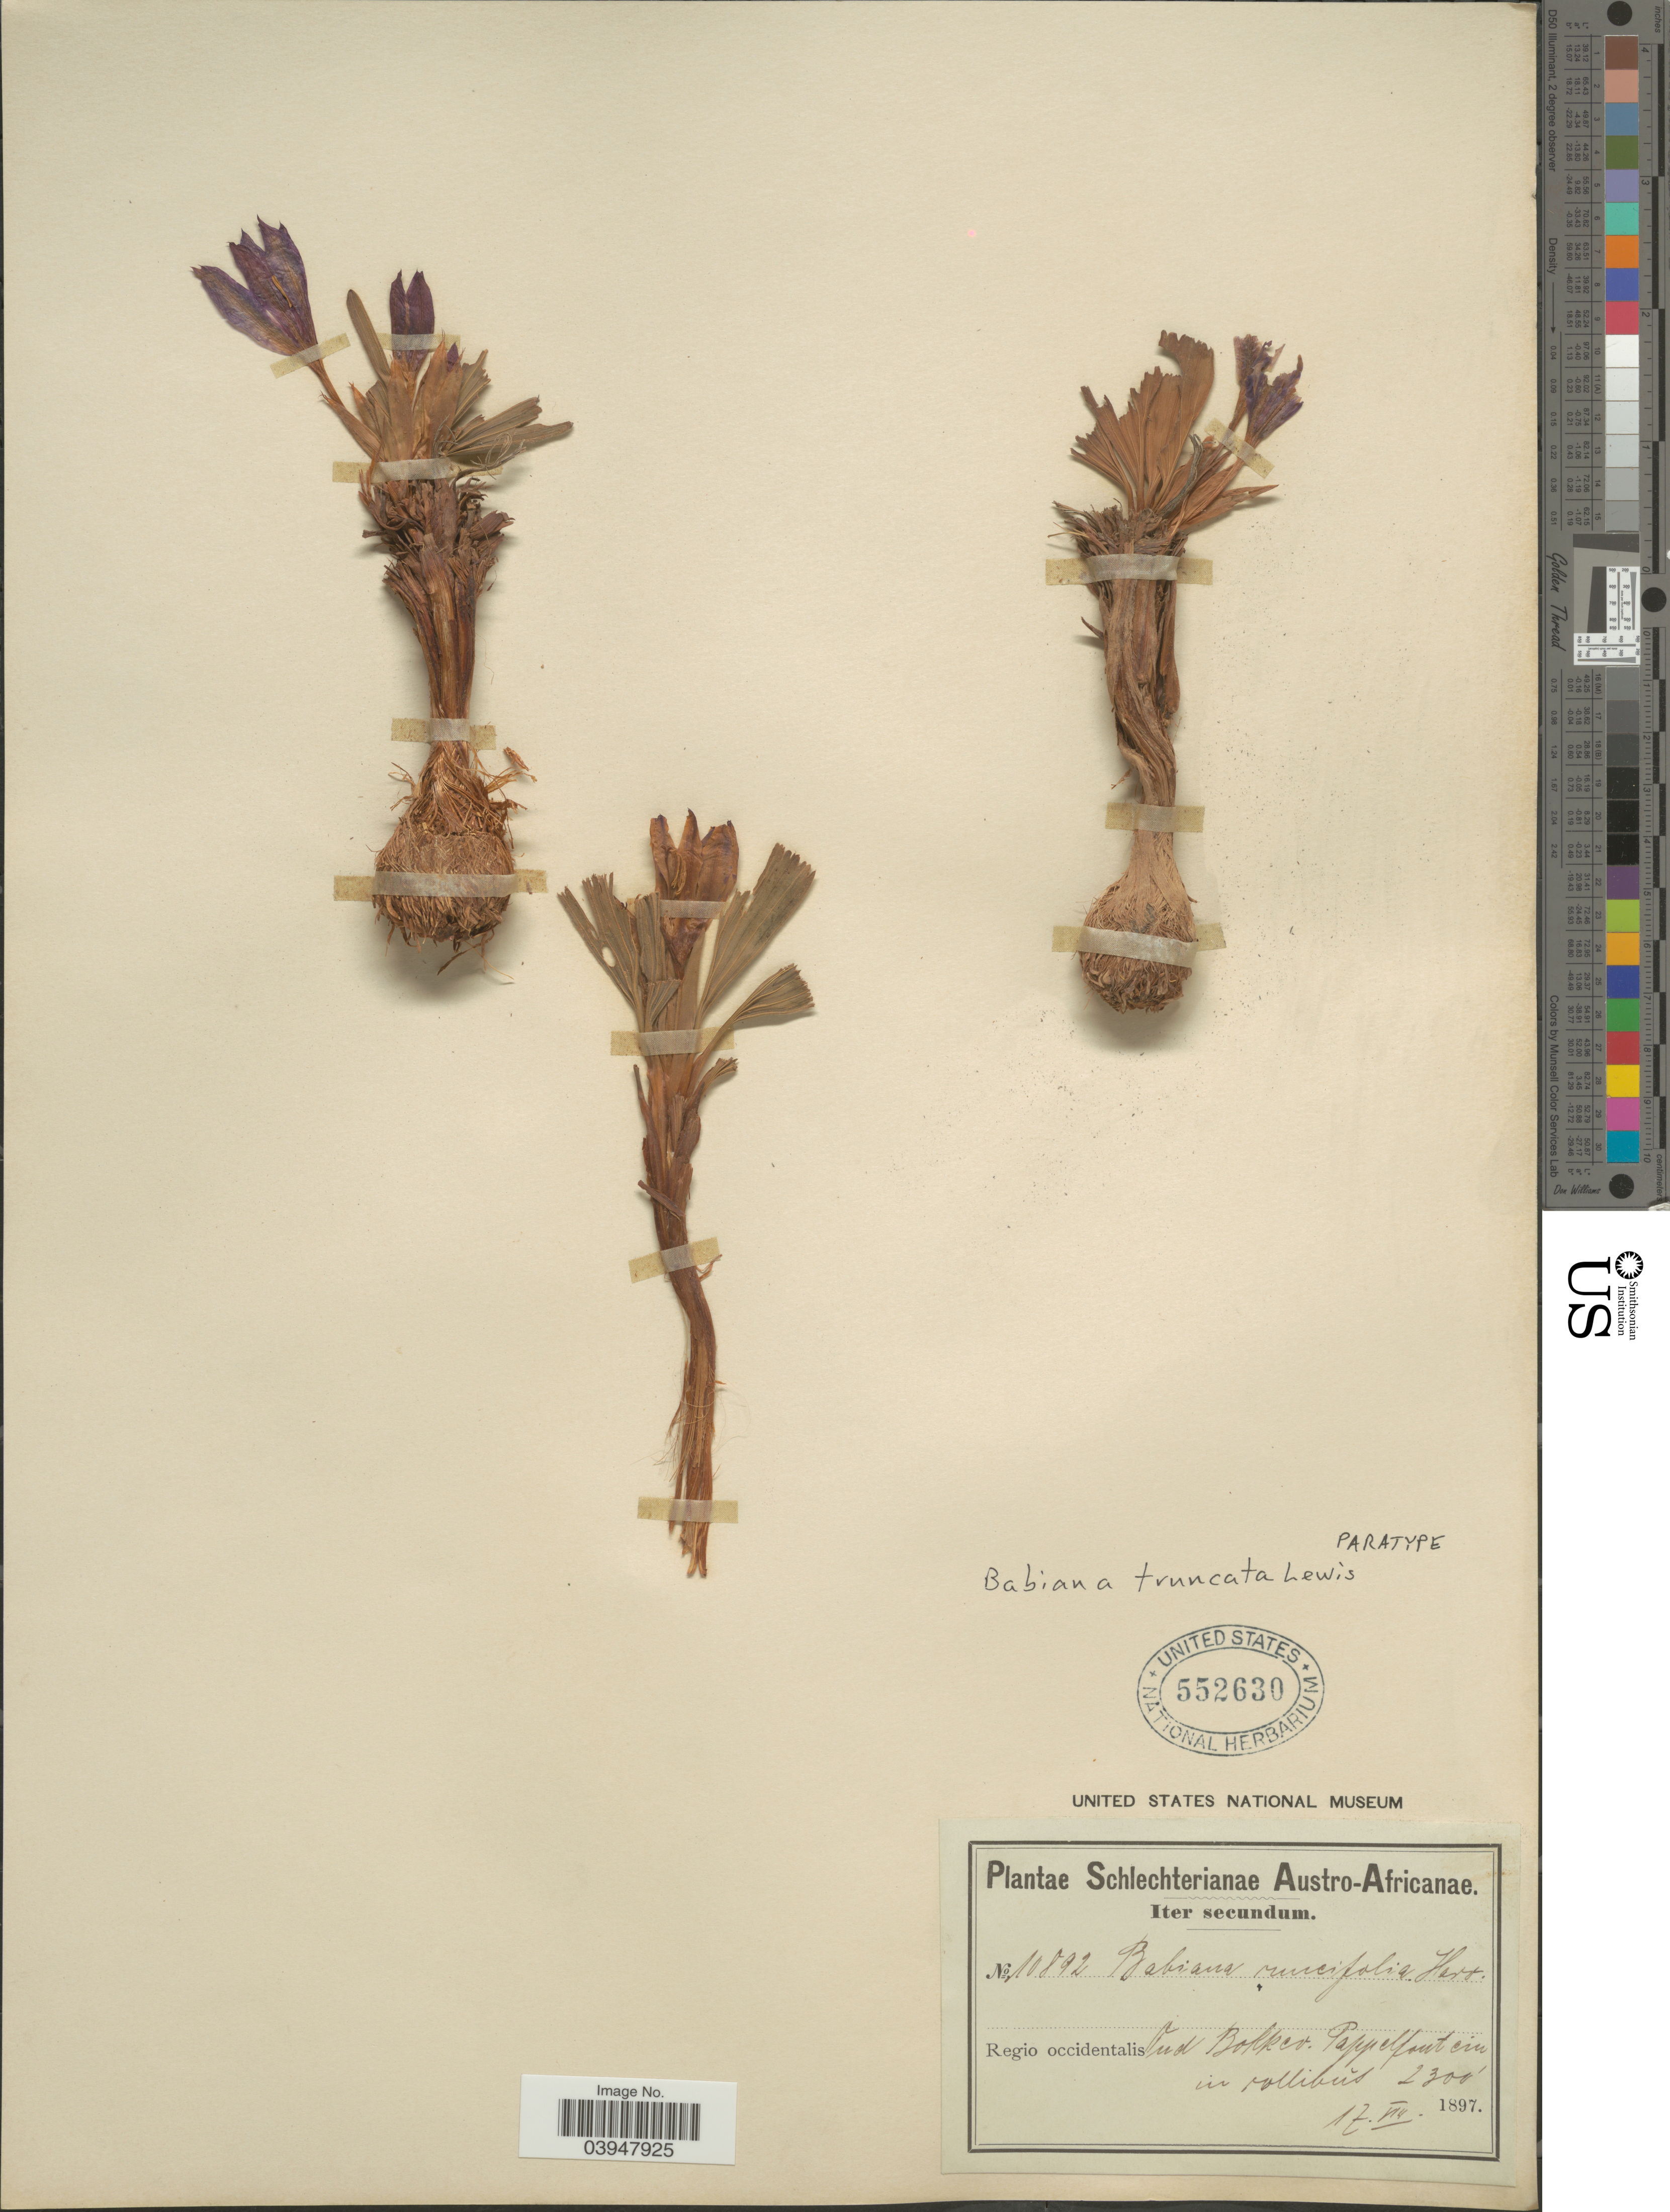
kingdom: Plantae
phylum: Tracheophyta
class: Liliopsida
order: Asparagales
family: Iridaceae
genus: Babiana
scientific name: Babiana truncata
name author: G.J. Lewis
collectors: Schlechter, --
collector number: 10892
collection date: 1897-07-17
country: South Africa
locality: Austro-Africanae. Regio occidentalis. Oud Bokkev. Pappelfontein in collibus.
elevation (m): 701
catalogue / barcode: US 552630